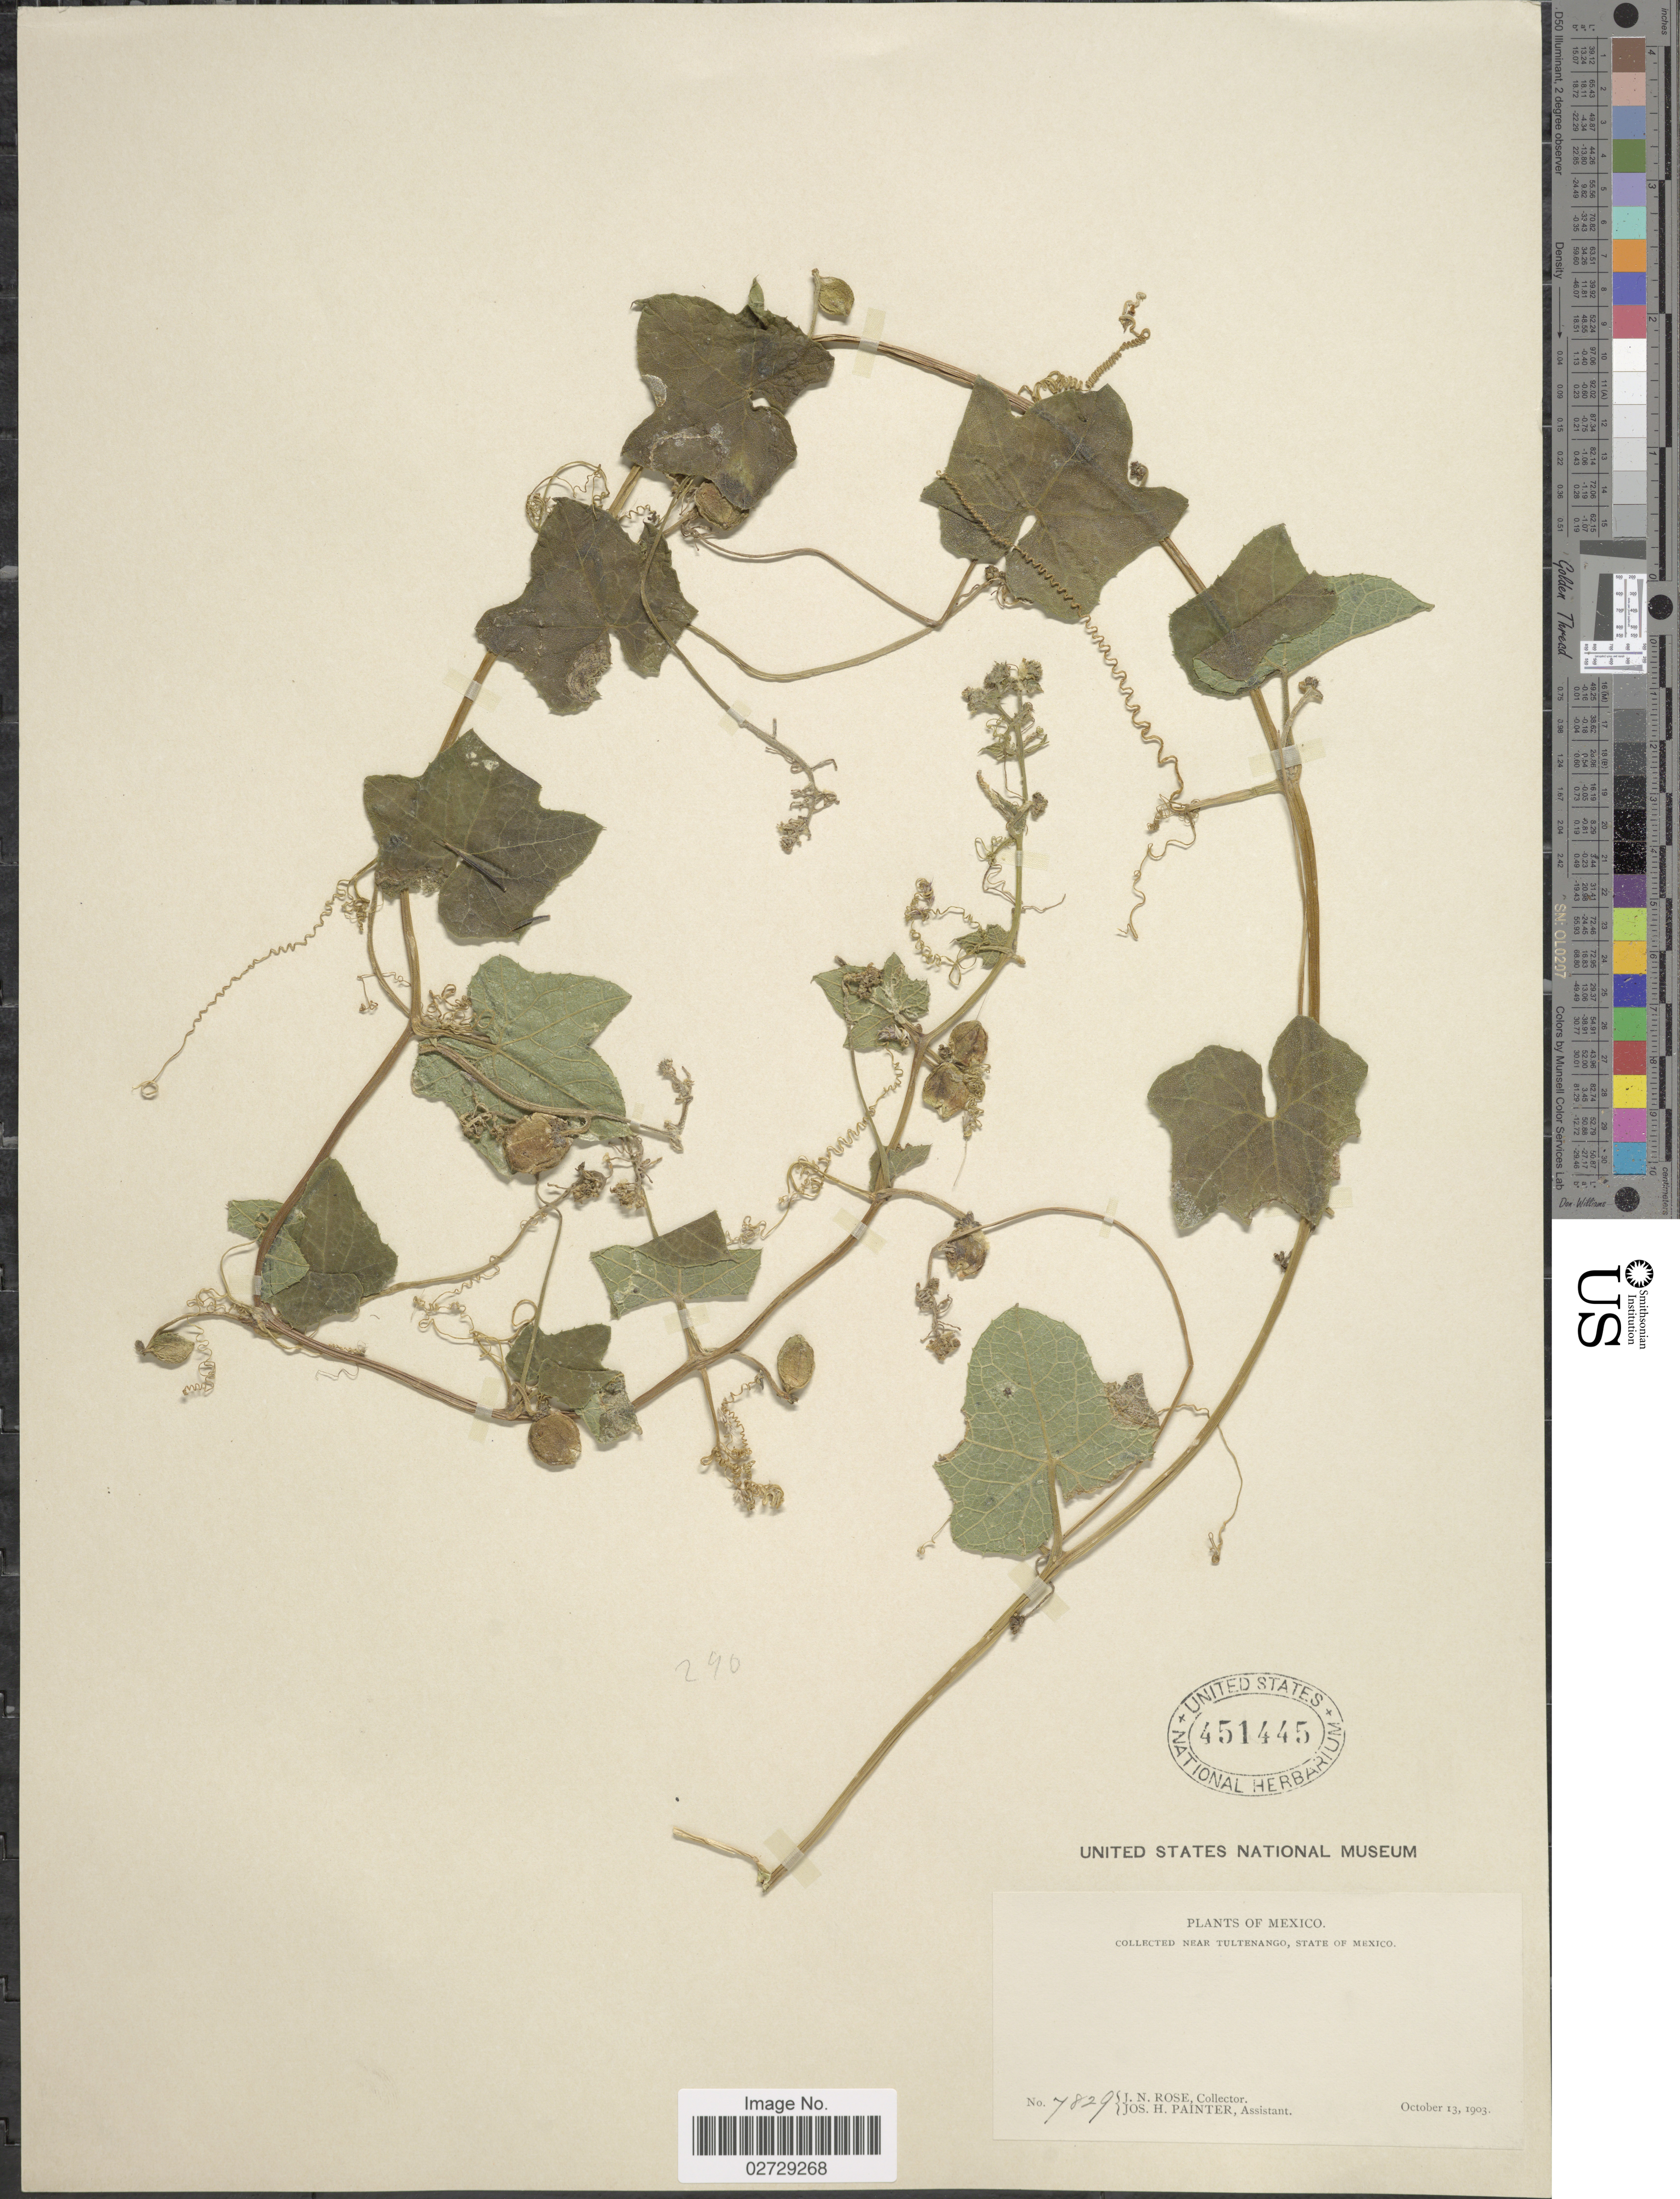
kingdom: Plantae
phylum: Tracheophyta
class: Magnoliopsida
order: Cucurbitales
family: Cucurbitaceae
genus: Microsechium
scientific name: Microsechium helleri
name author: (Peyr.) Cogn.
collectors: J. N. Rose & J. H. Painter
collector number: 7829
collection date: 1903-10-13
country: Mexico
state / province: México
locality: Near Tultenango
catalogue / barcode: US 451445